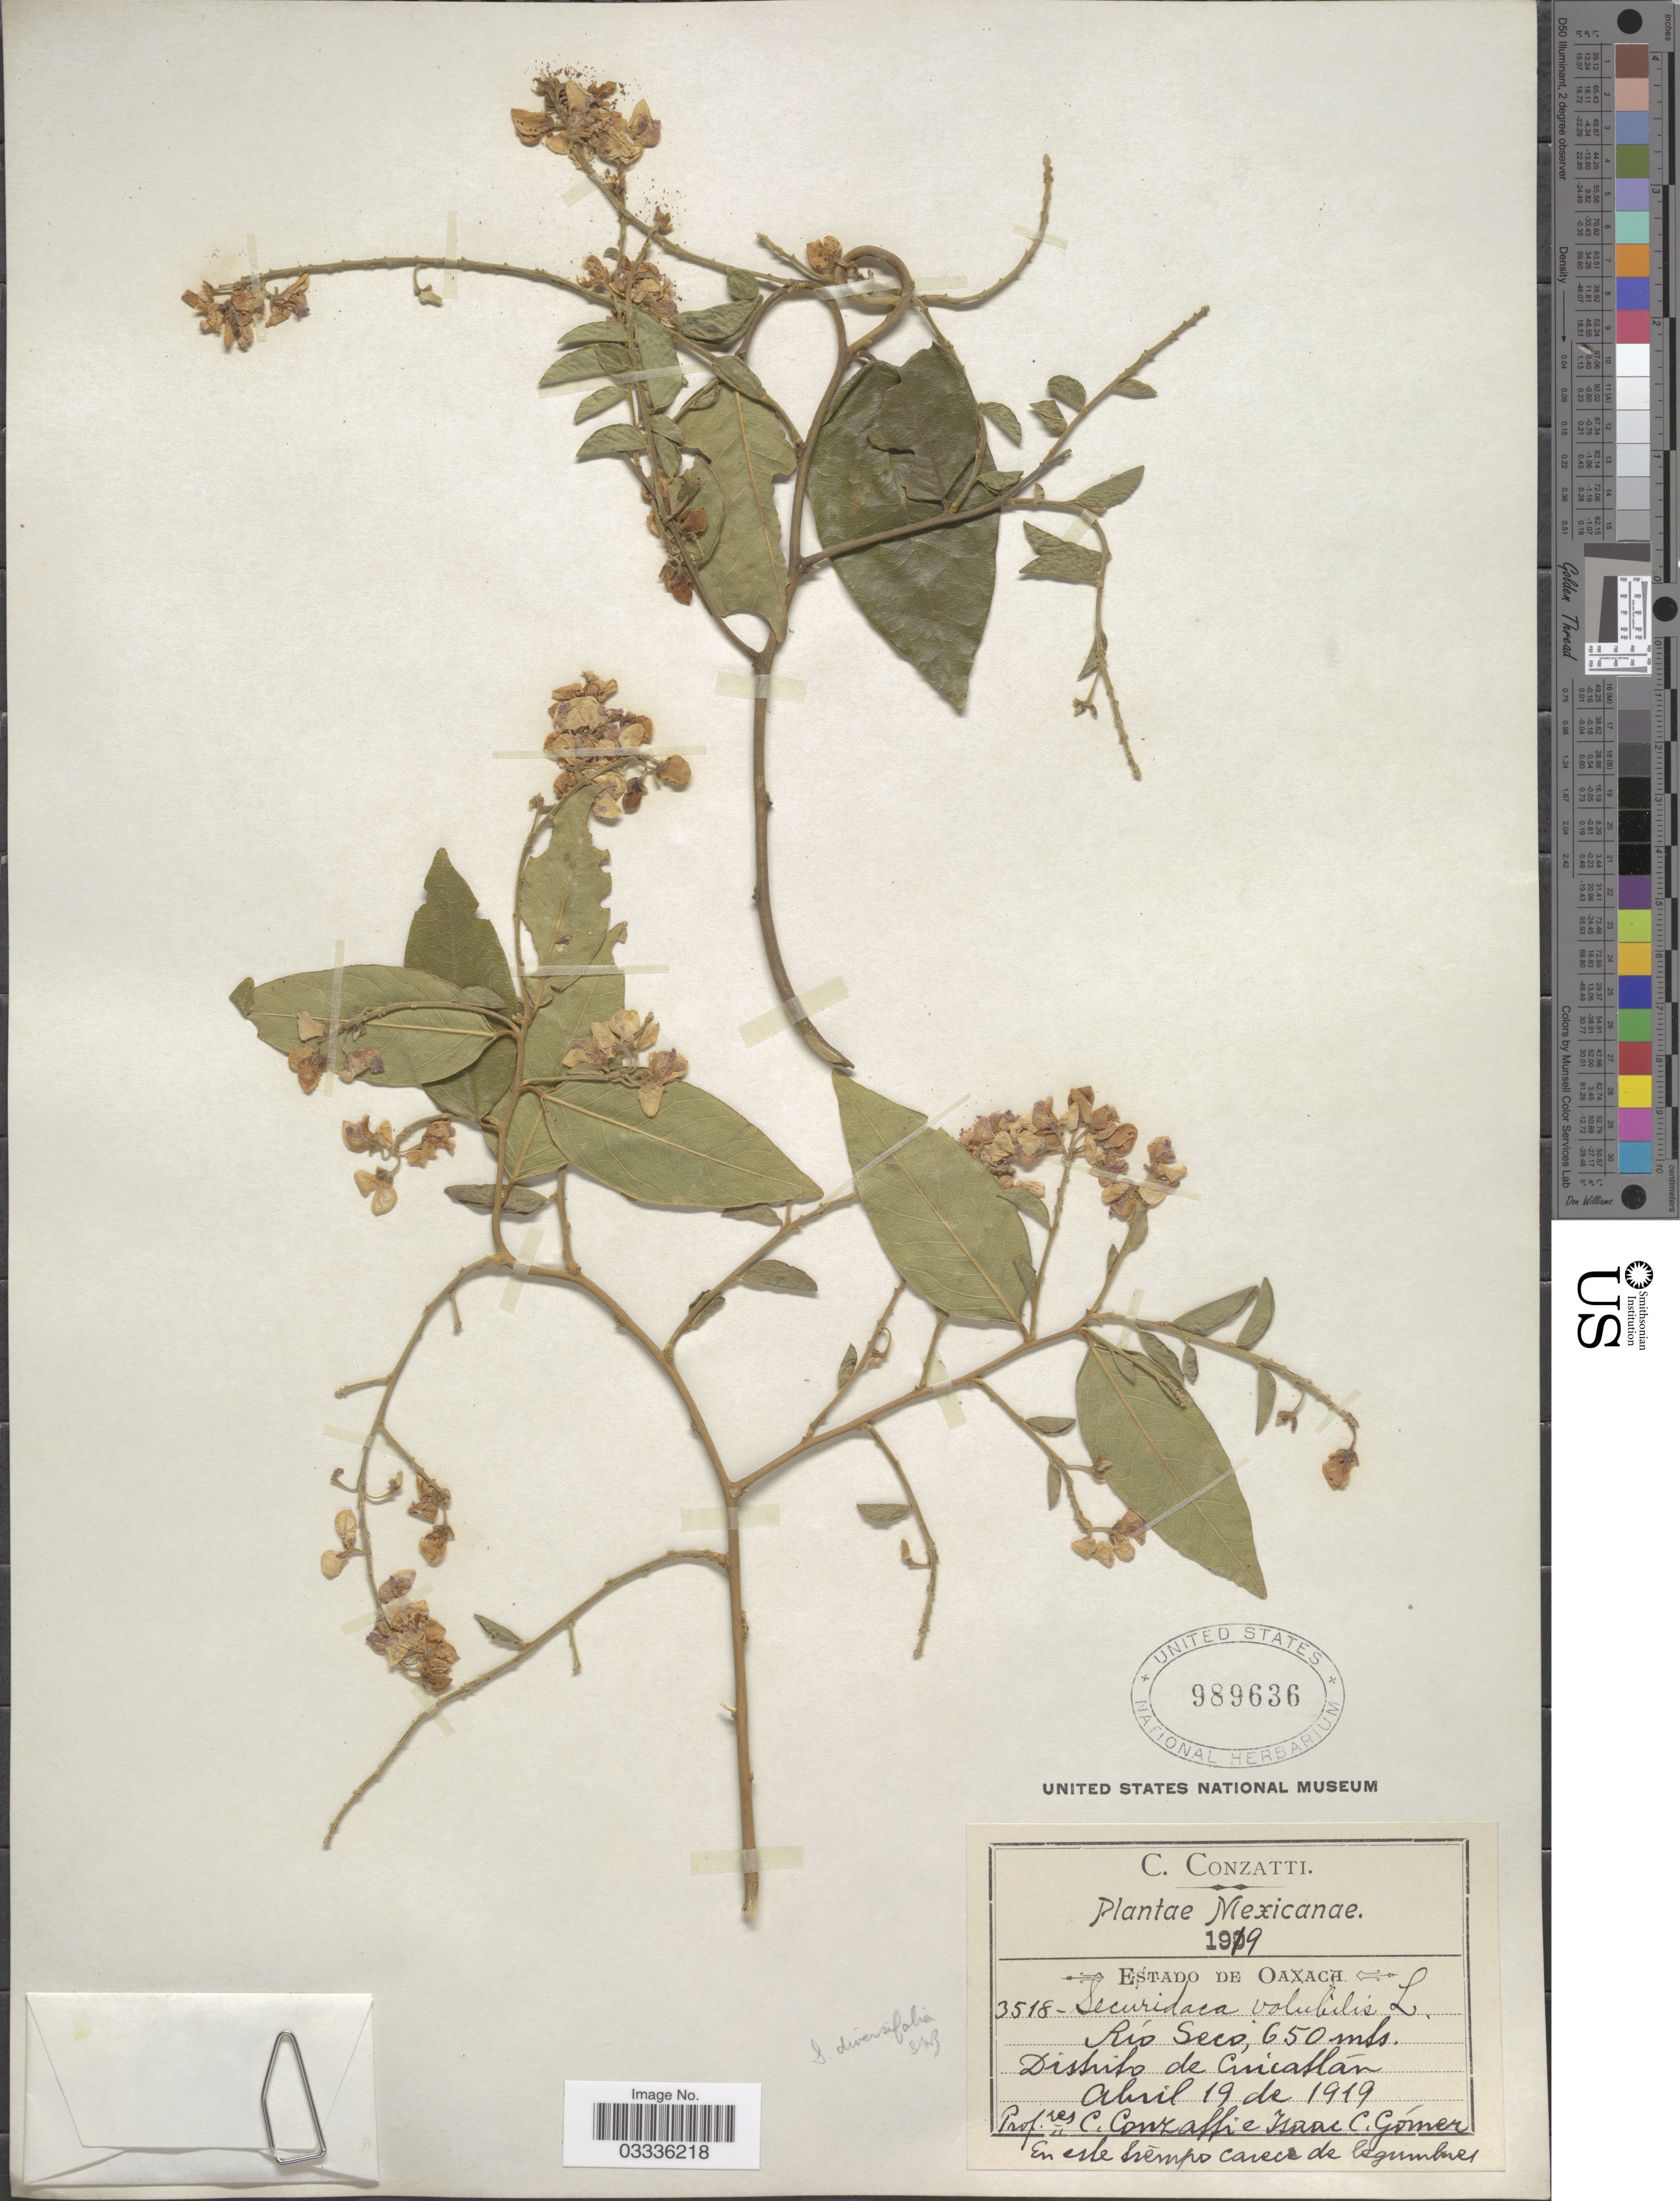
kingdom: Plantae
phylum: Tracheophyta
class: Magnoliopsida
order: Fabales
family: Polygalaceae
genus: Securidaca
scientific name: Securidaca diversifolia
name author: (L.) S.F. Blake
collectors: C. Conzatti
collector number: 3518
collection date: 1919-04-19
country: Mexico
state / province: Oaxaca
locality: Río Seco, Distrito de Cuicatlán.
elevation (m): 650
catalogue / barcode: US 989636